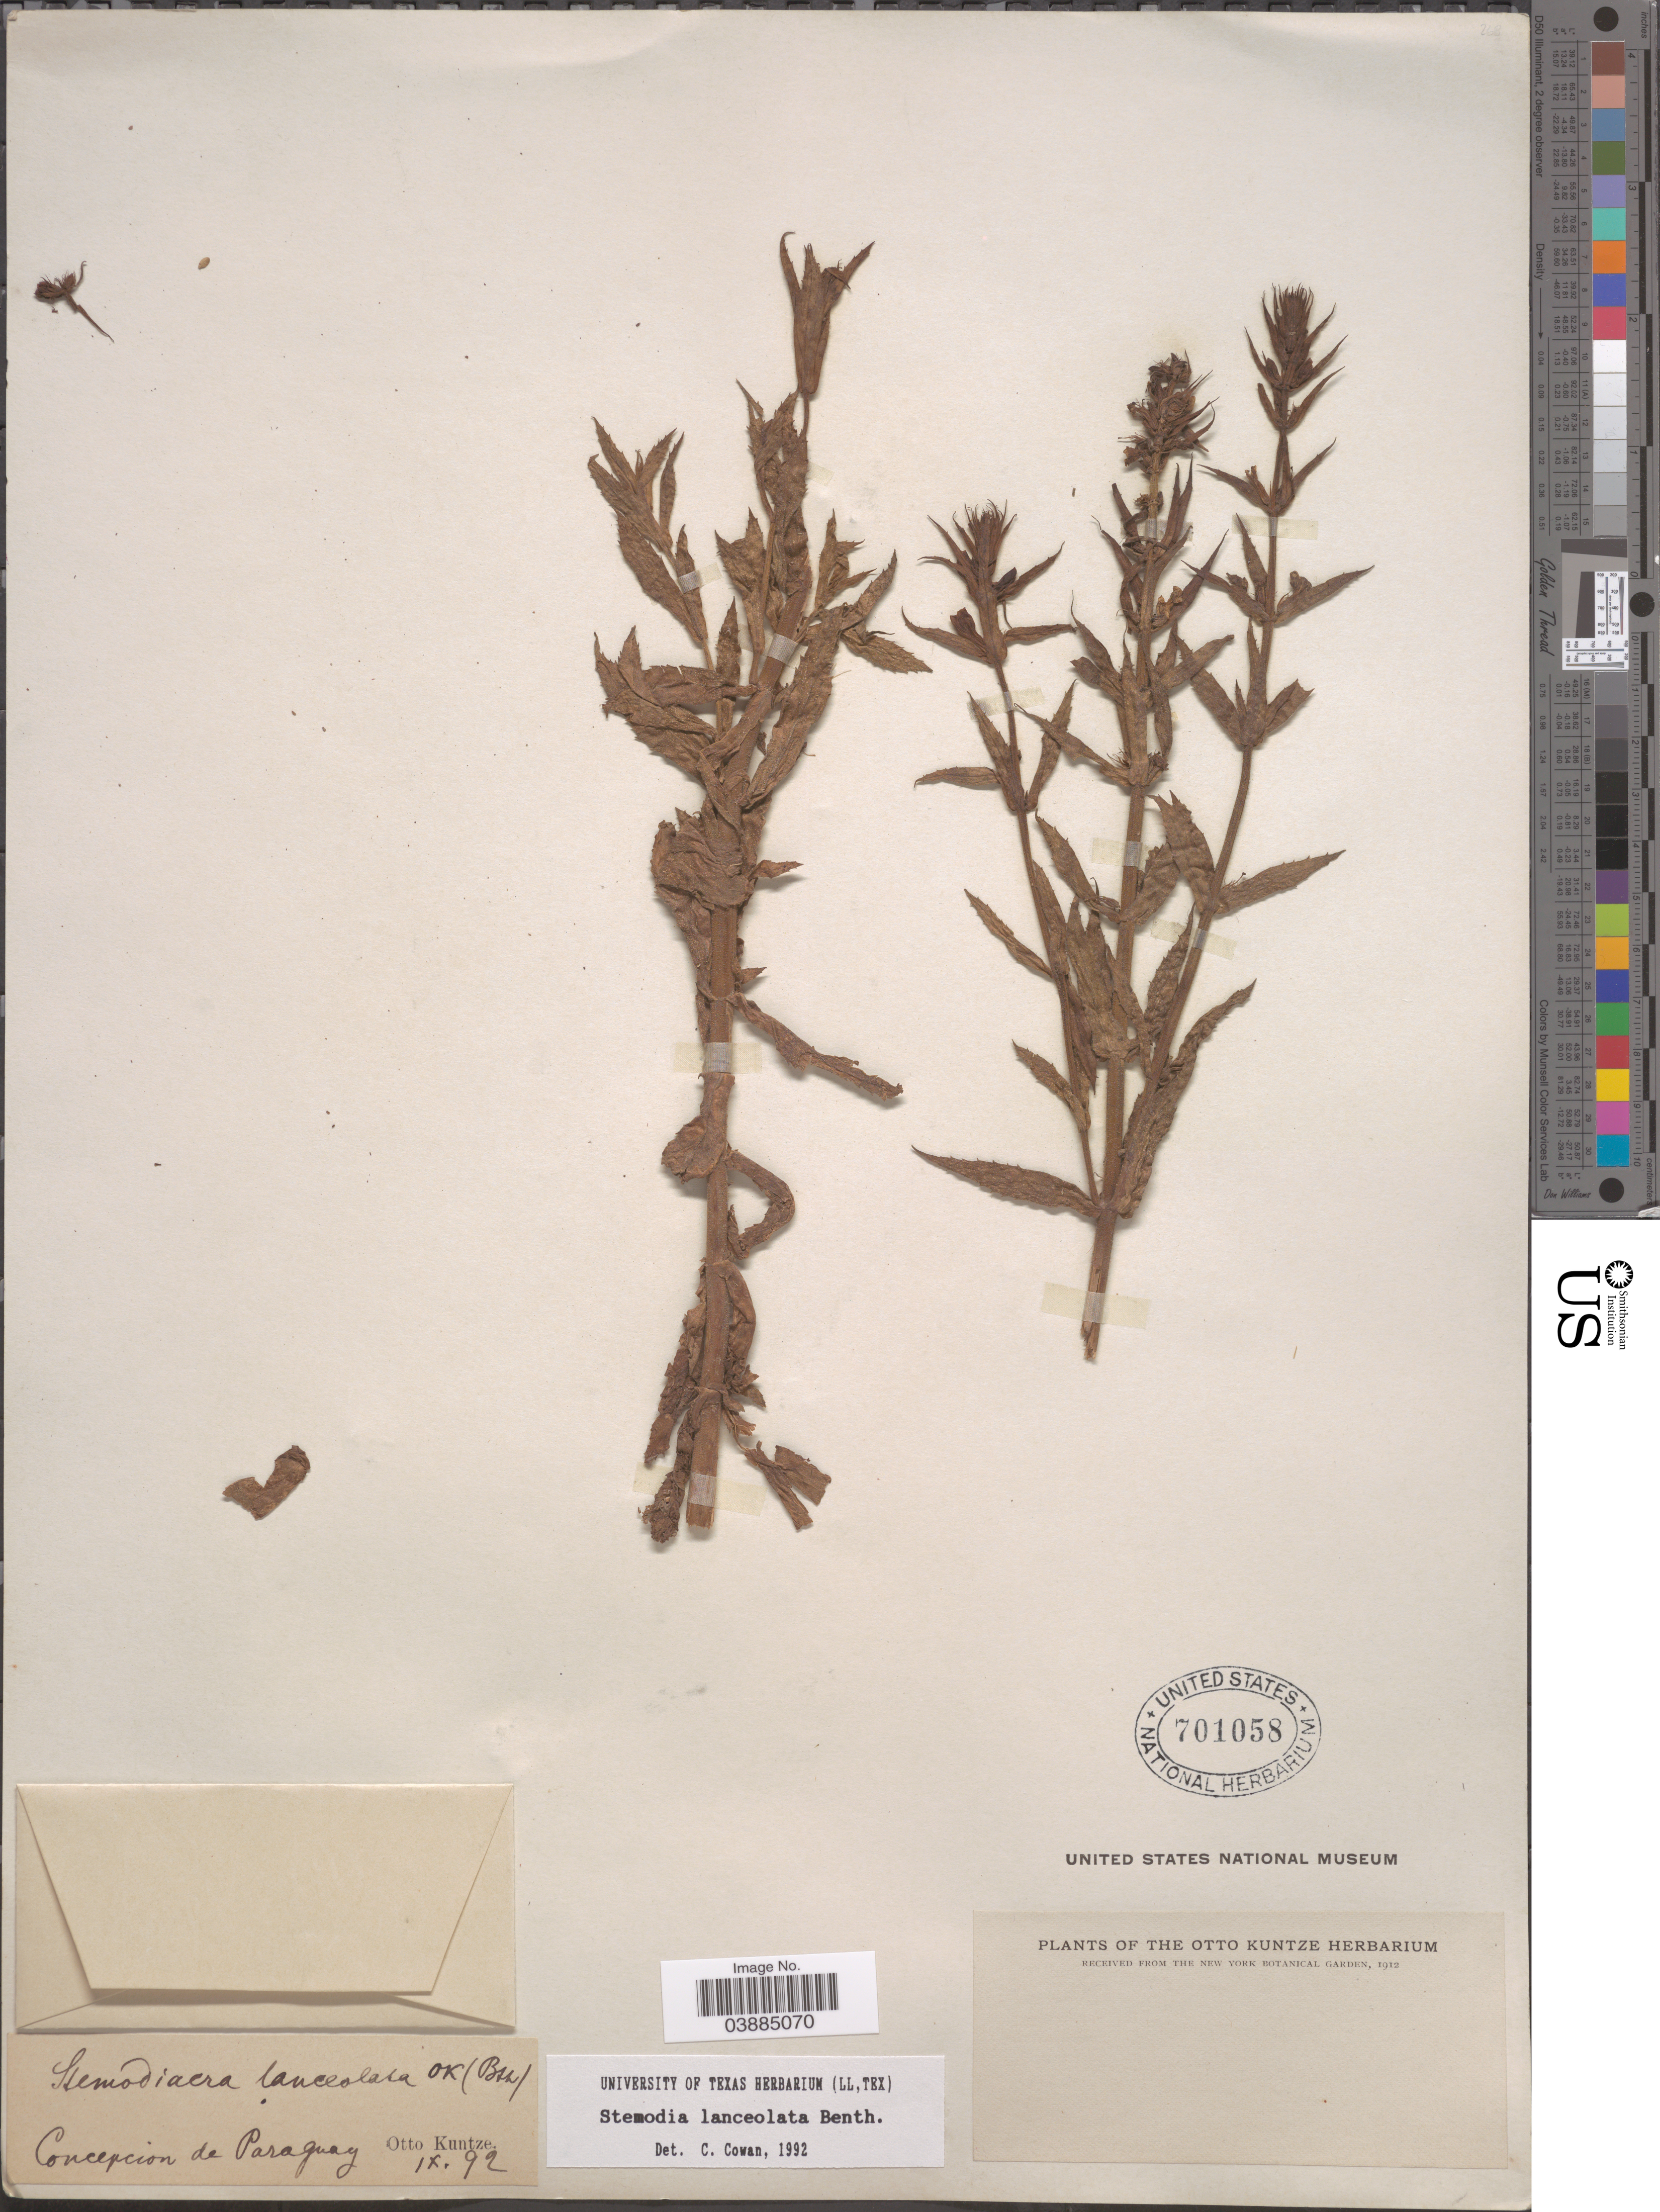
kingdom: Plantae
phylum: Tracheophyta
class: Magnoliopsida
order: Lamiales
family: Plantaginaceae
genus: Stemodia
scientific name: Stemodia lanceolata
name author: Benth.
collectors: C.E.O. Kuntze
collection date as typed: Transcribed d/m/y: /9/92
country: Paraguay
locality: Concepcion de Paraguay.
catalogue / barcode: US 701058